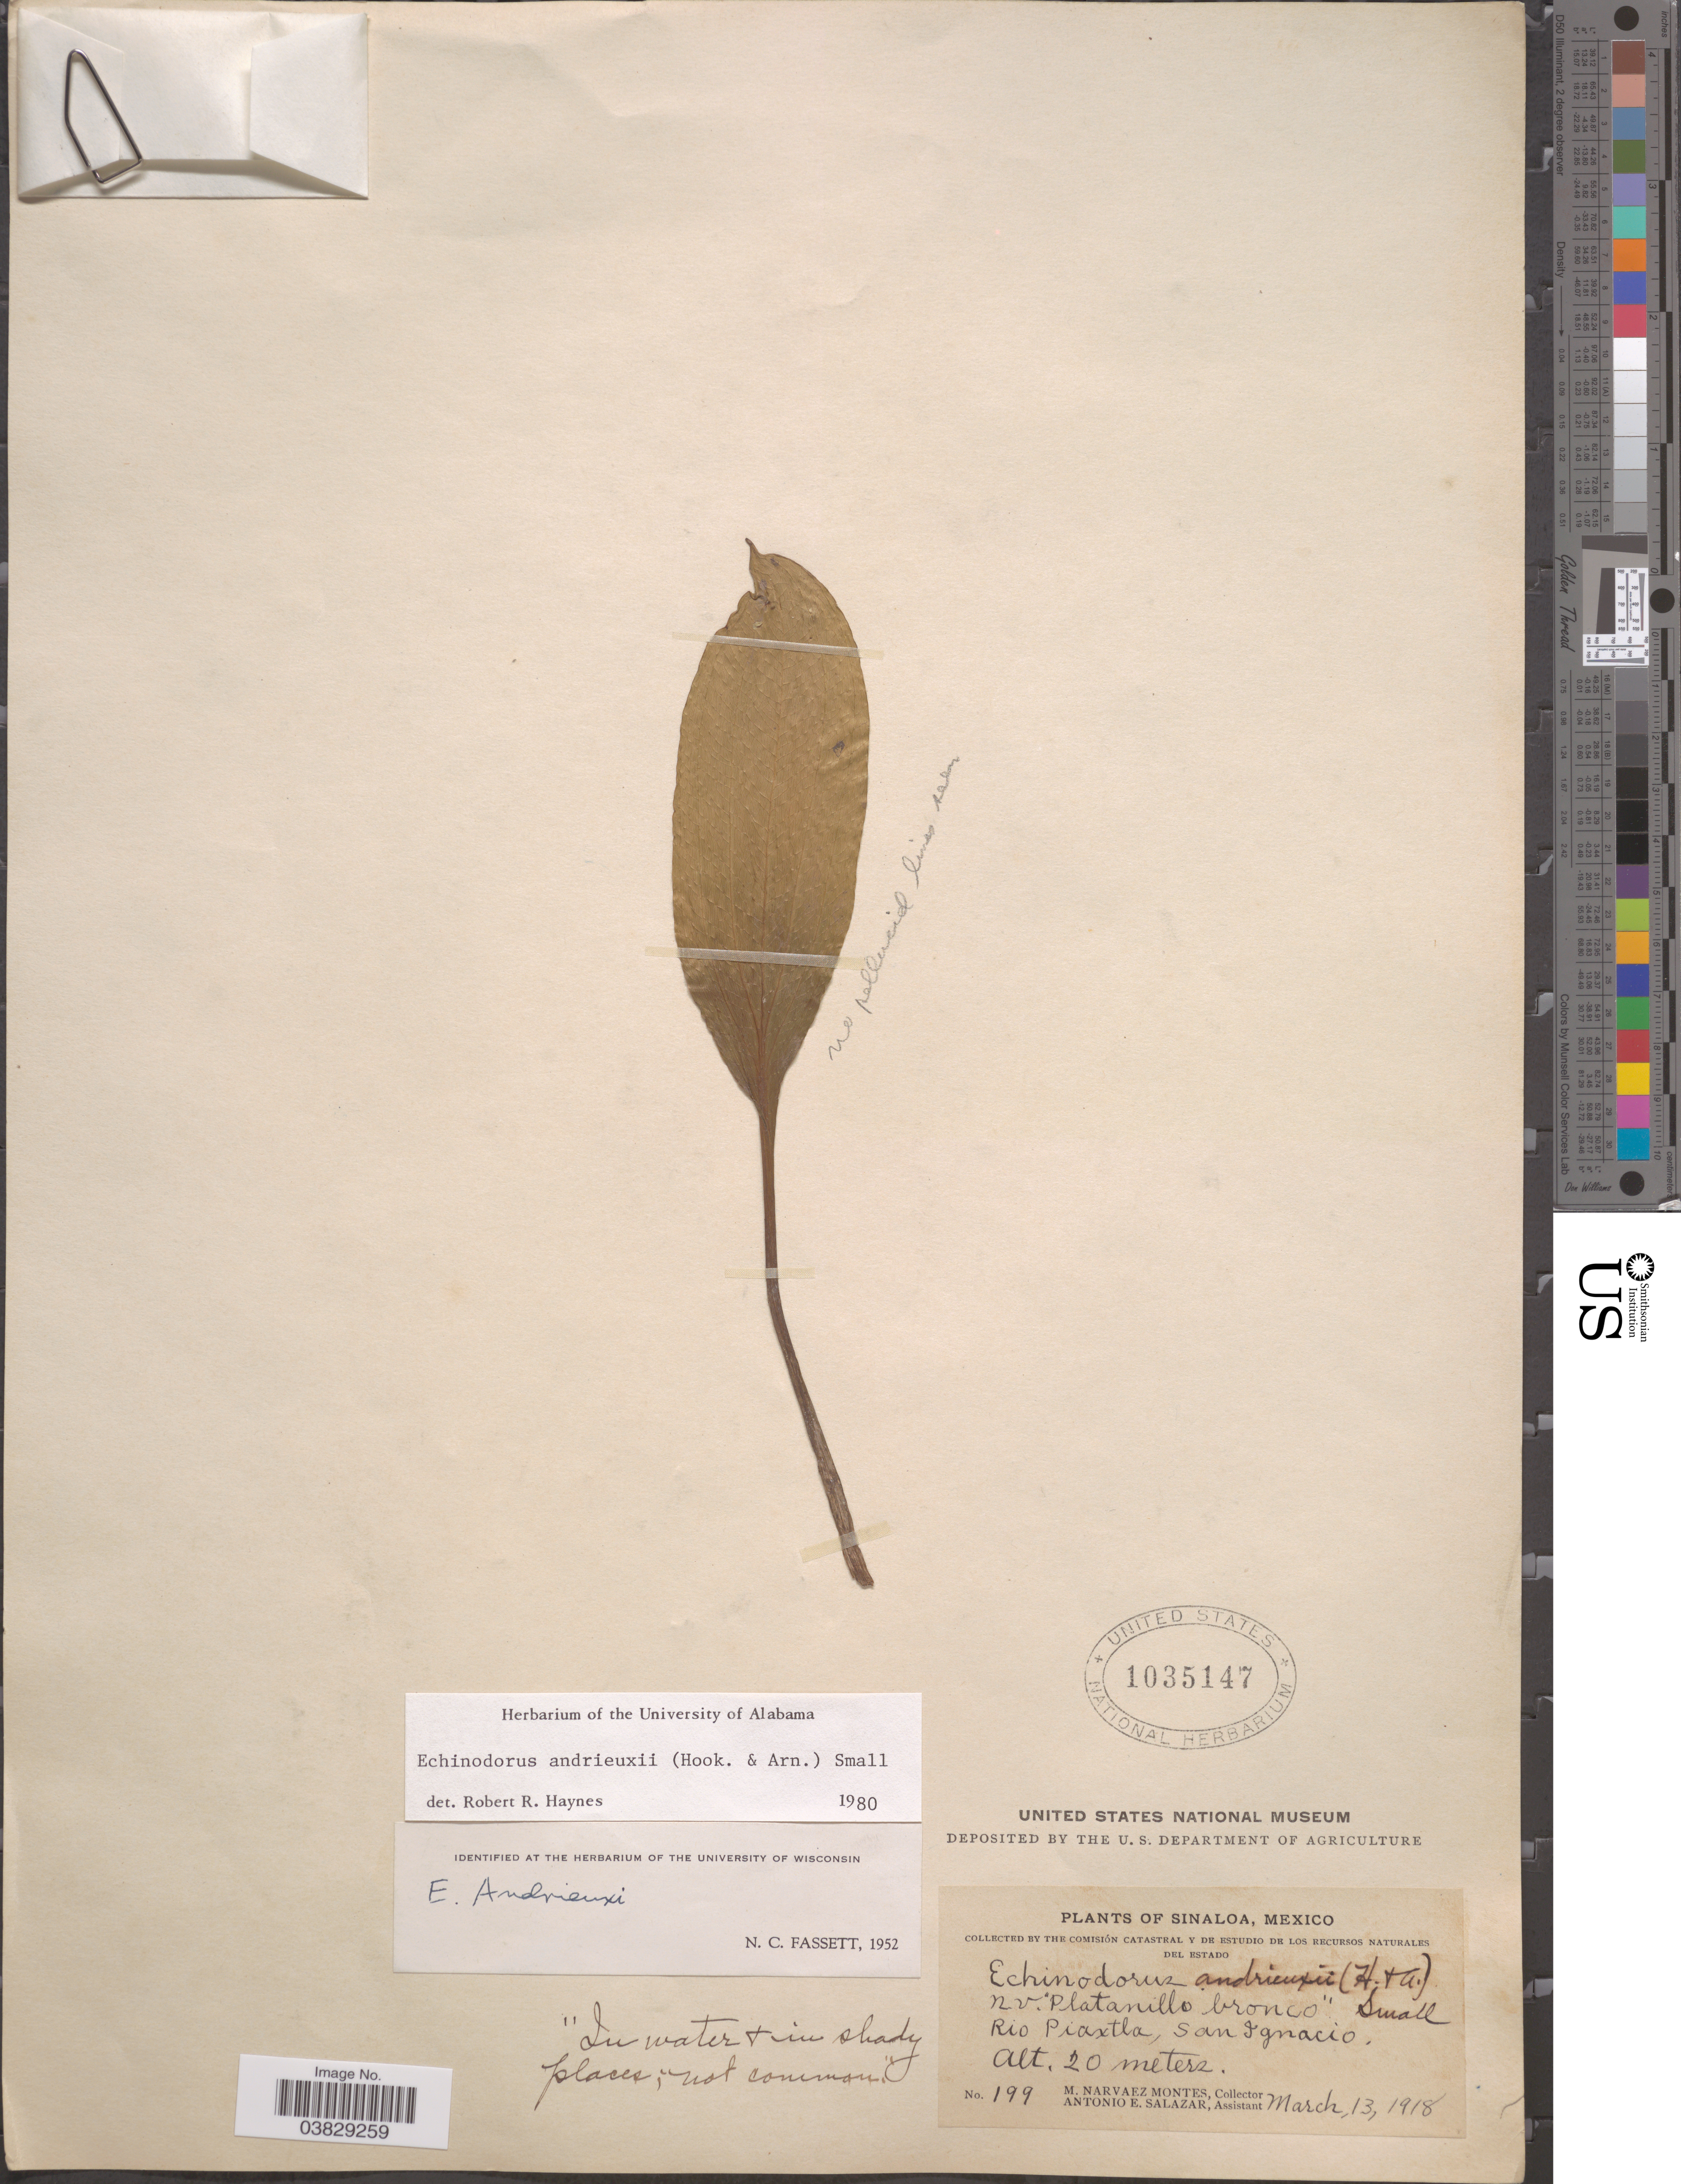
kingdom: Plantae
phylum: Tracheophyta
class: Liliopsida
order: Alismatales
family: Alismataceae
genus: Echinodorus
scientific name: Echinodorus andrieuxii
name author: (Hook. & Arn.) Small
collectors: M. Navarez Montes & A. E. Salazar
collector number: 199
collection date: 1918-03-13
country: Mexico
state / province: Sinaloa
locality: Rio Piaxtla, San Ignacio.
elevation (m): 20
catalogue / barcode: US 1035147